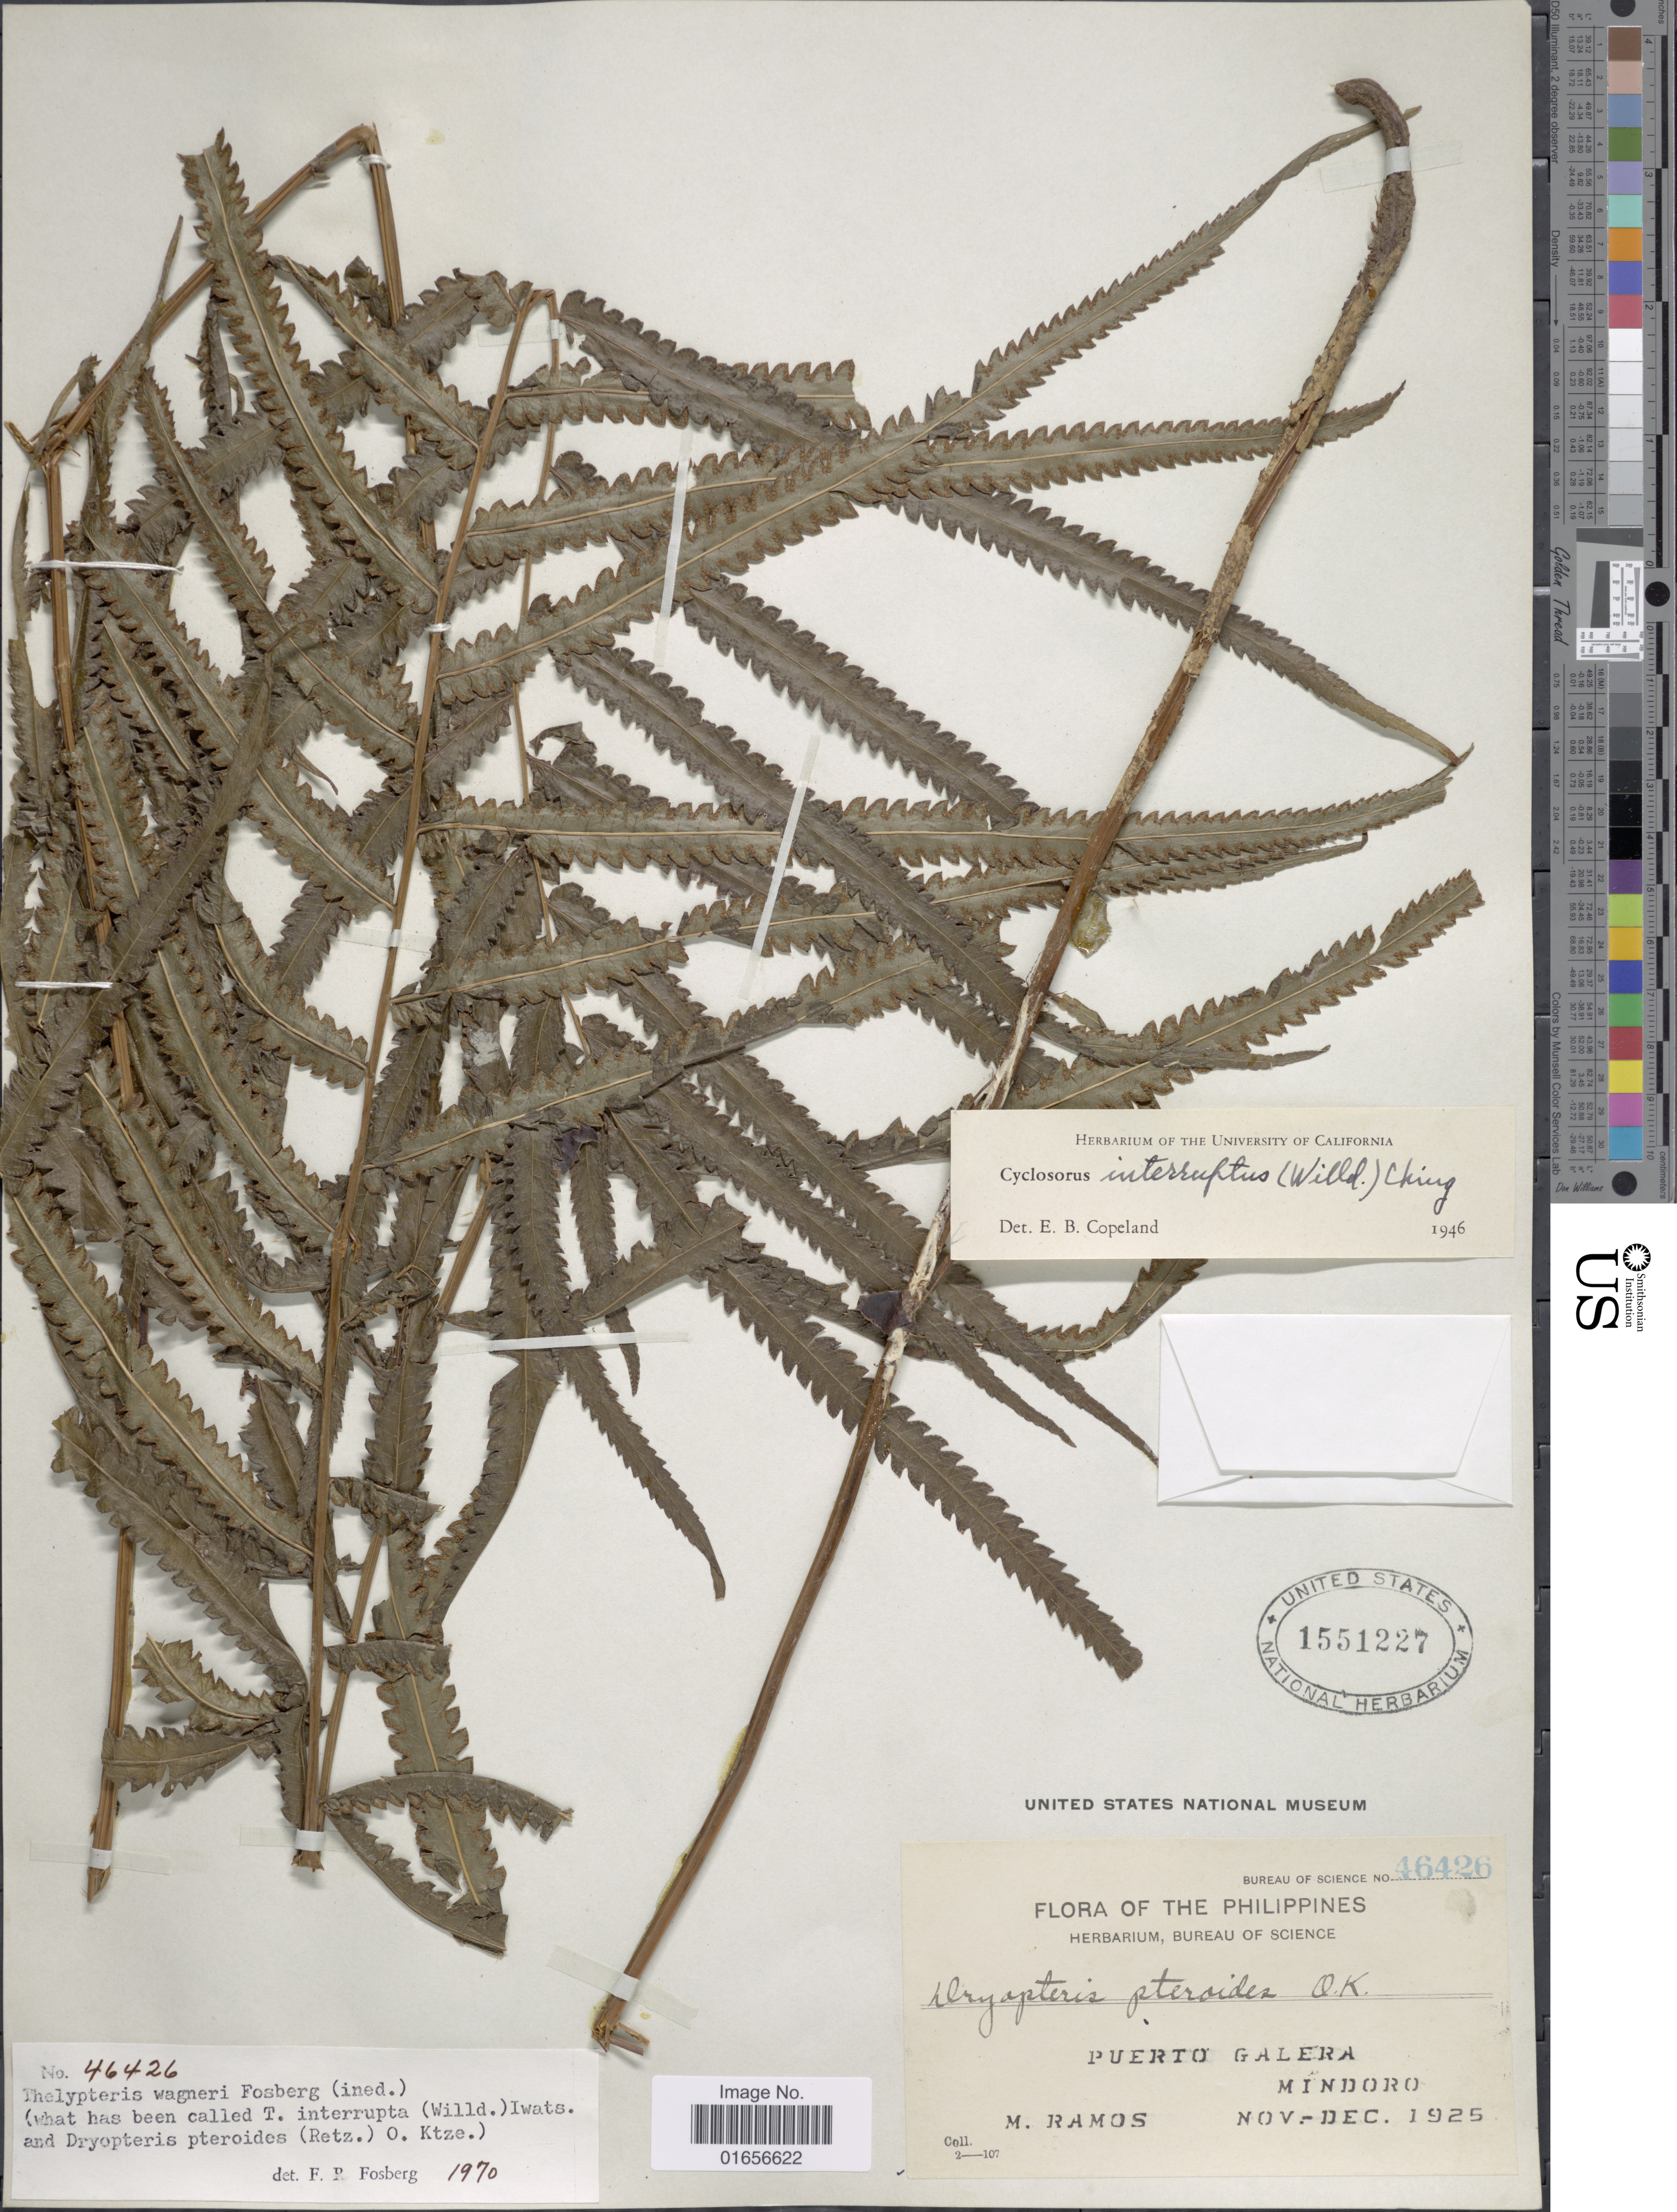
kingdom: Plantae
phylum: Tracheophyta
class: Polypodiopsida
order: Polypodiales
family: Thelypteridaceae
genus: Amphineuron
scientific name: Amphineuron terminans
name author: (J. Sm. ex Hook.) Holttum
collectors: M. Ramos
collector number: Bureau of Science 46426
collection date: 1925-11/1925-12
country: Philippines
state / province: Mimaropa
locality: The Philippines, Puerto Galera, Mindoro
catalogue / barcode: US 1551227